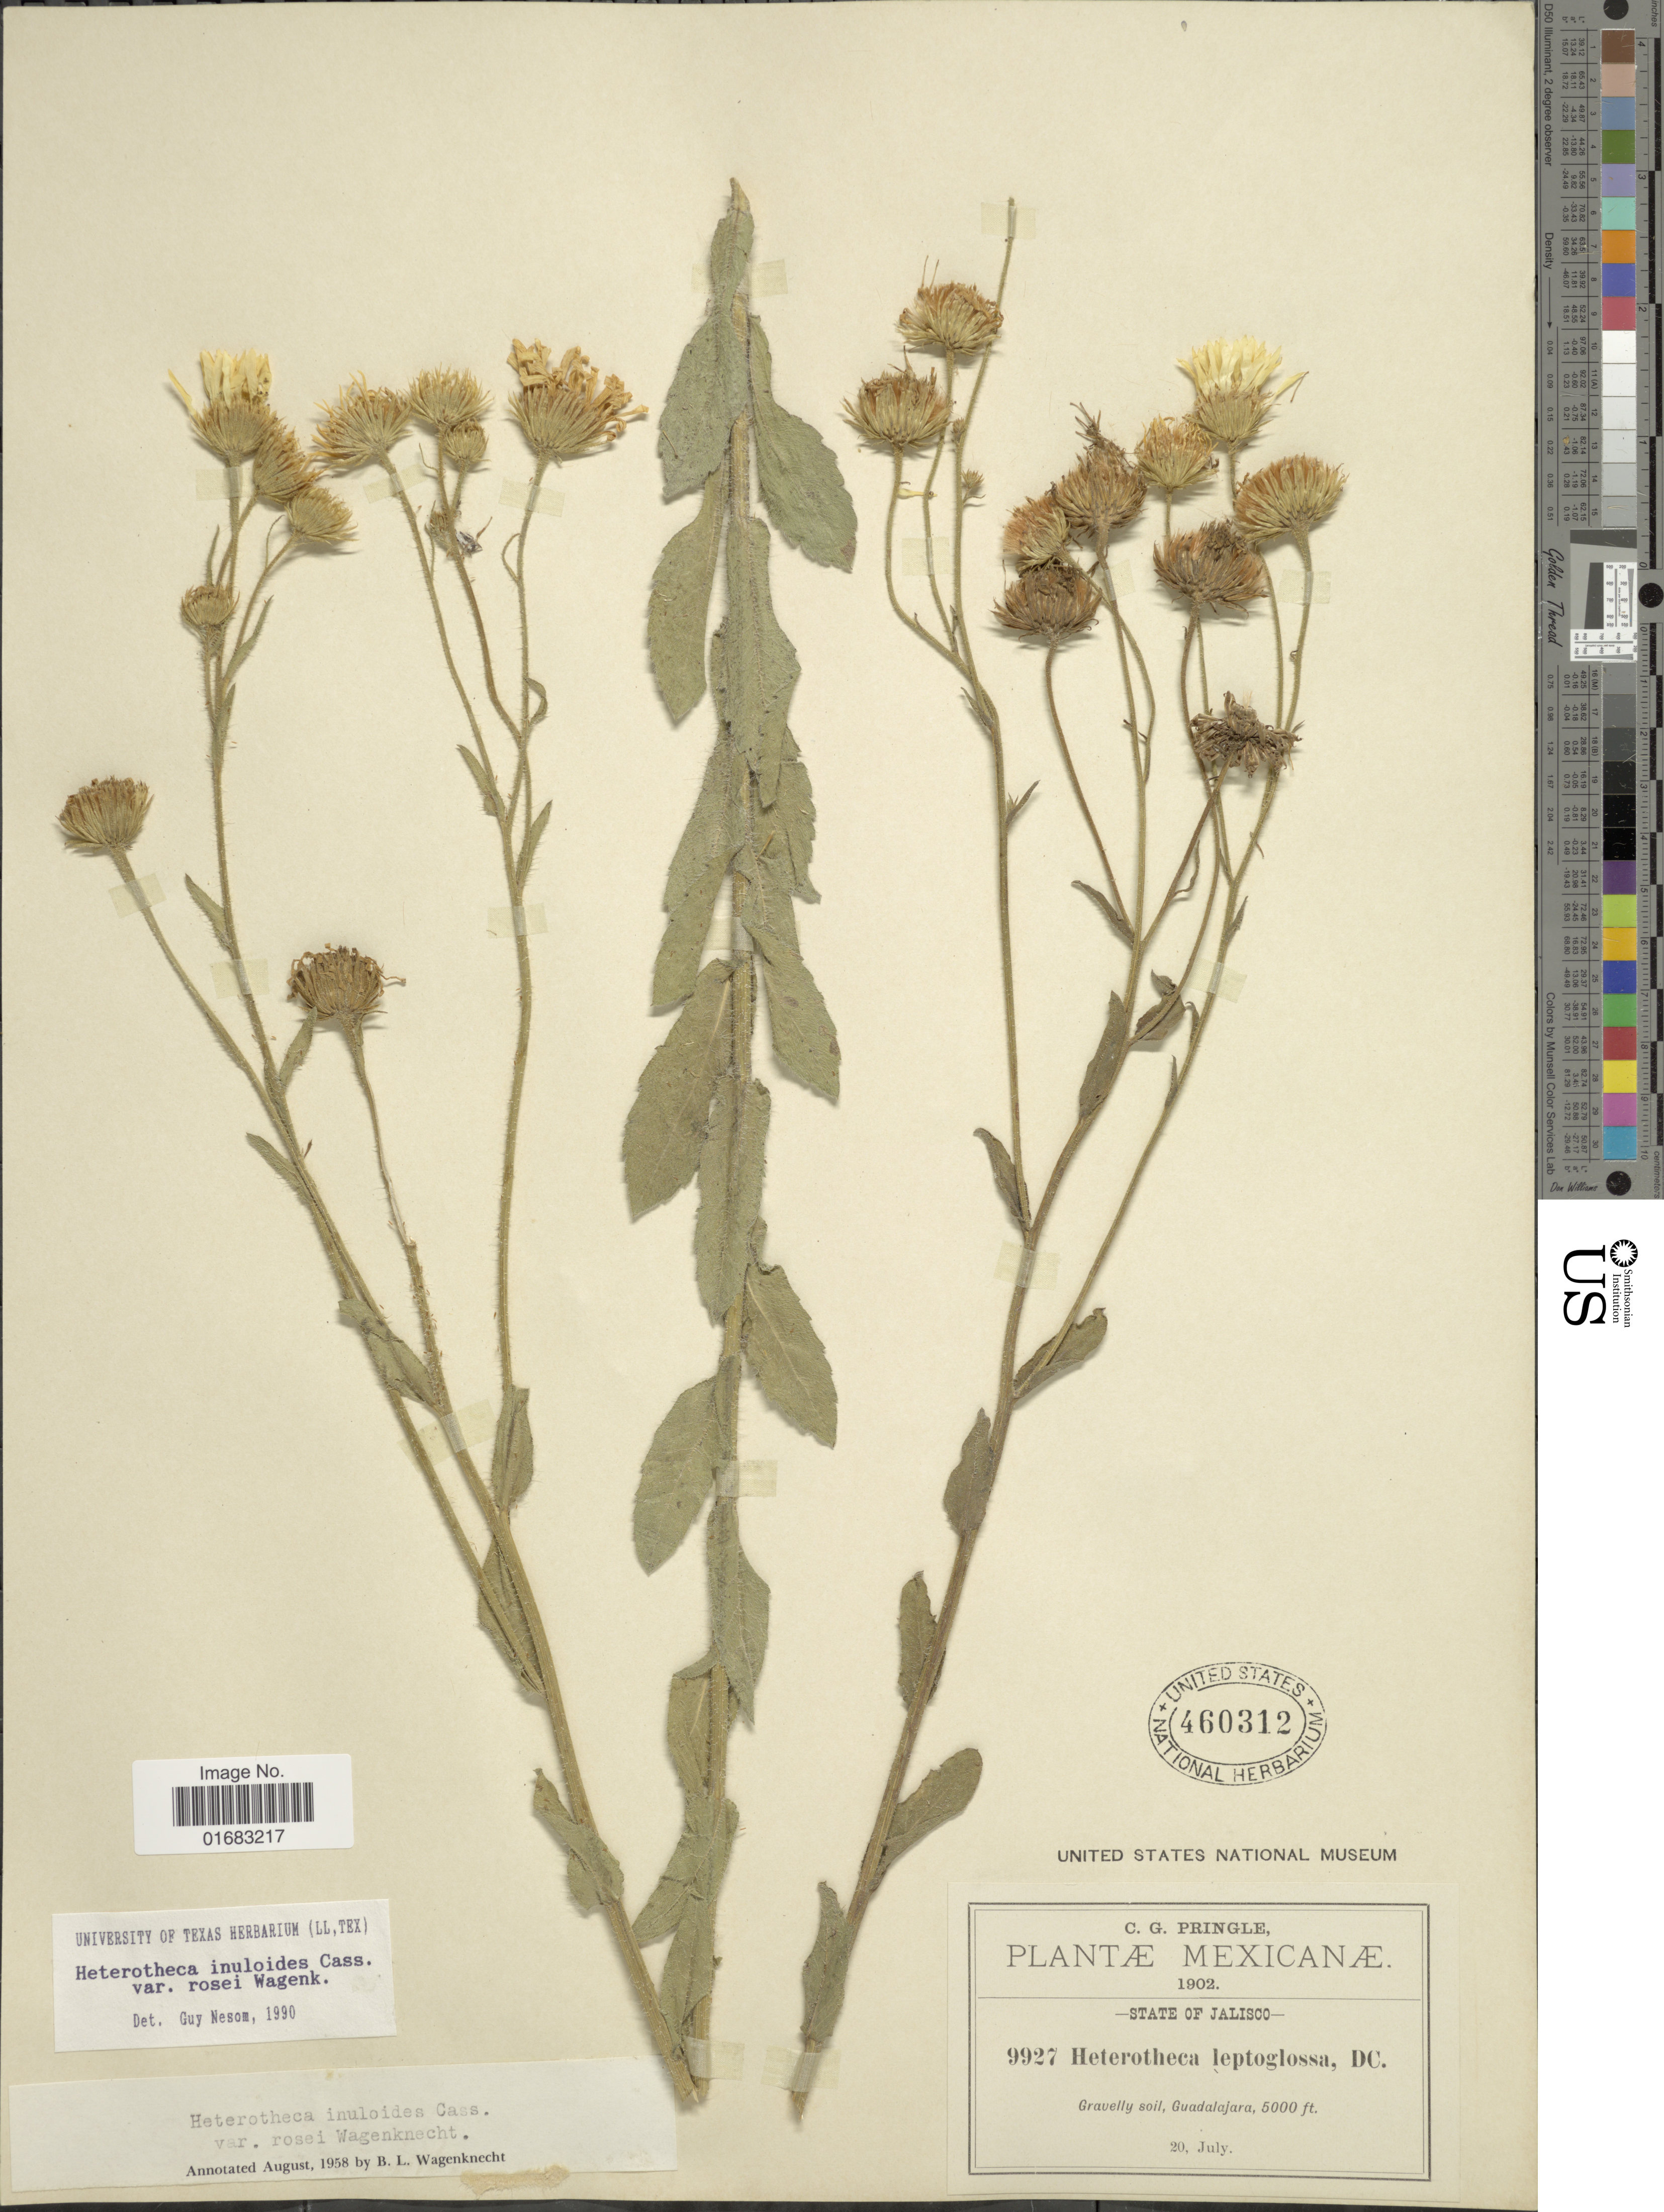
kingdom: Plantae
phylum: Tracheophyta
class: Magnoliopsida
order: Asterales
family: Asteraceae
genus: Heterotheca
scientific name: Heterotheca inuloides var. rosei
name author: B. Wagenkn.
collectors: C. G. Pringle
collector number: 9927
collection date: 1902-07-20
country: Mexico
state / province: Jalisco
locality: State of Jalisco. Guadalajara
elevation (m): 1524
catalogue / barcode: US 460312